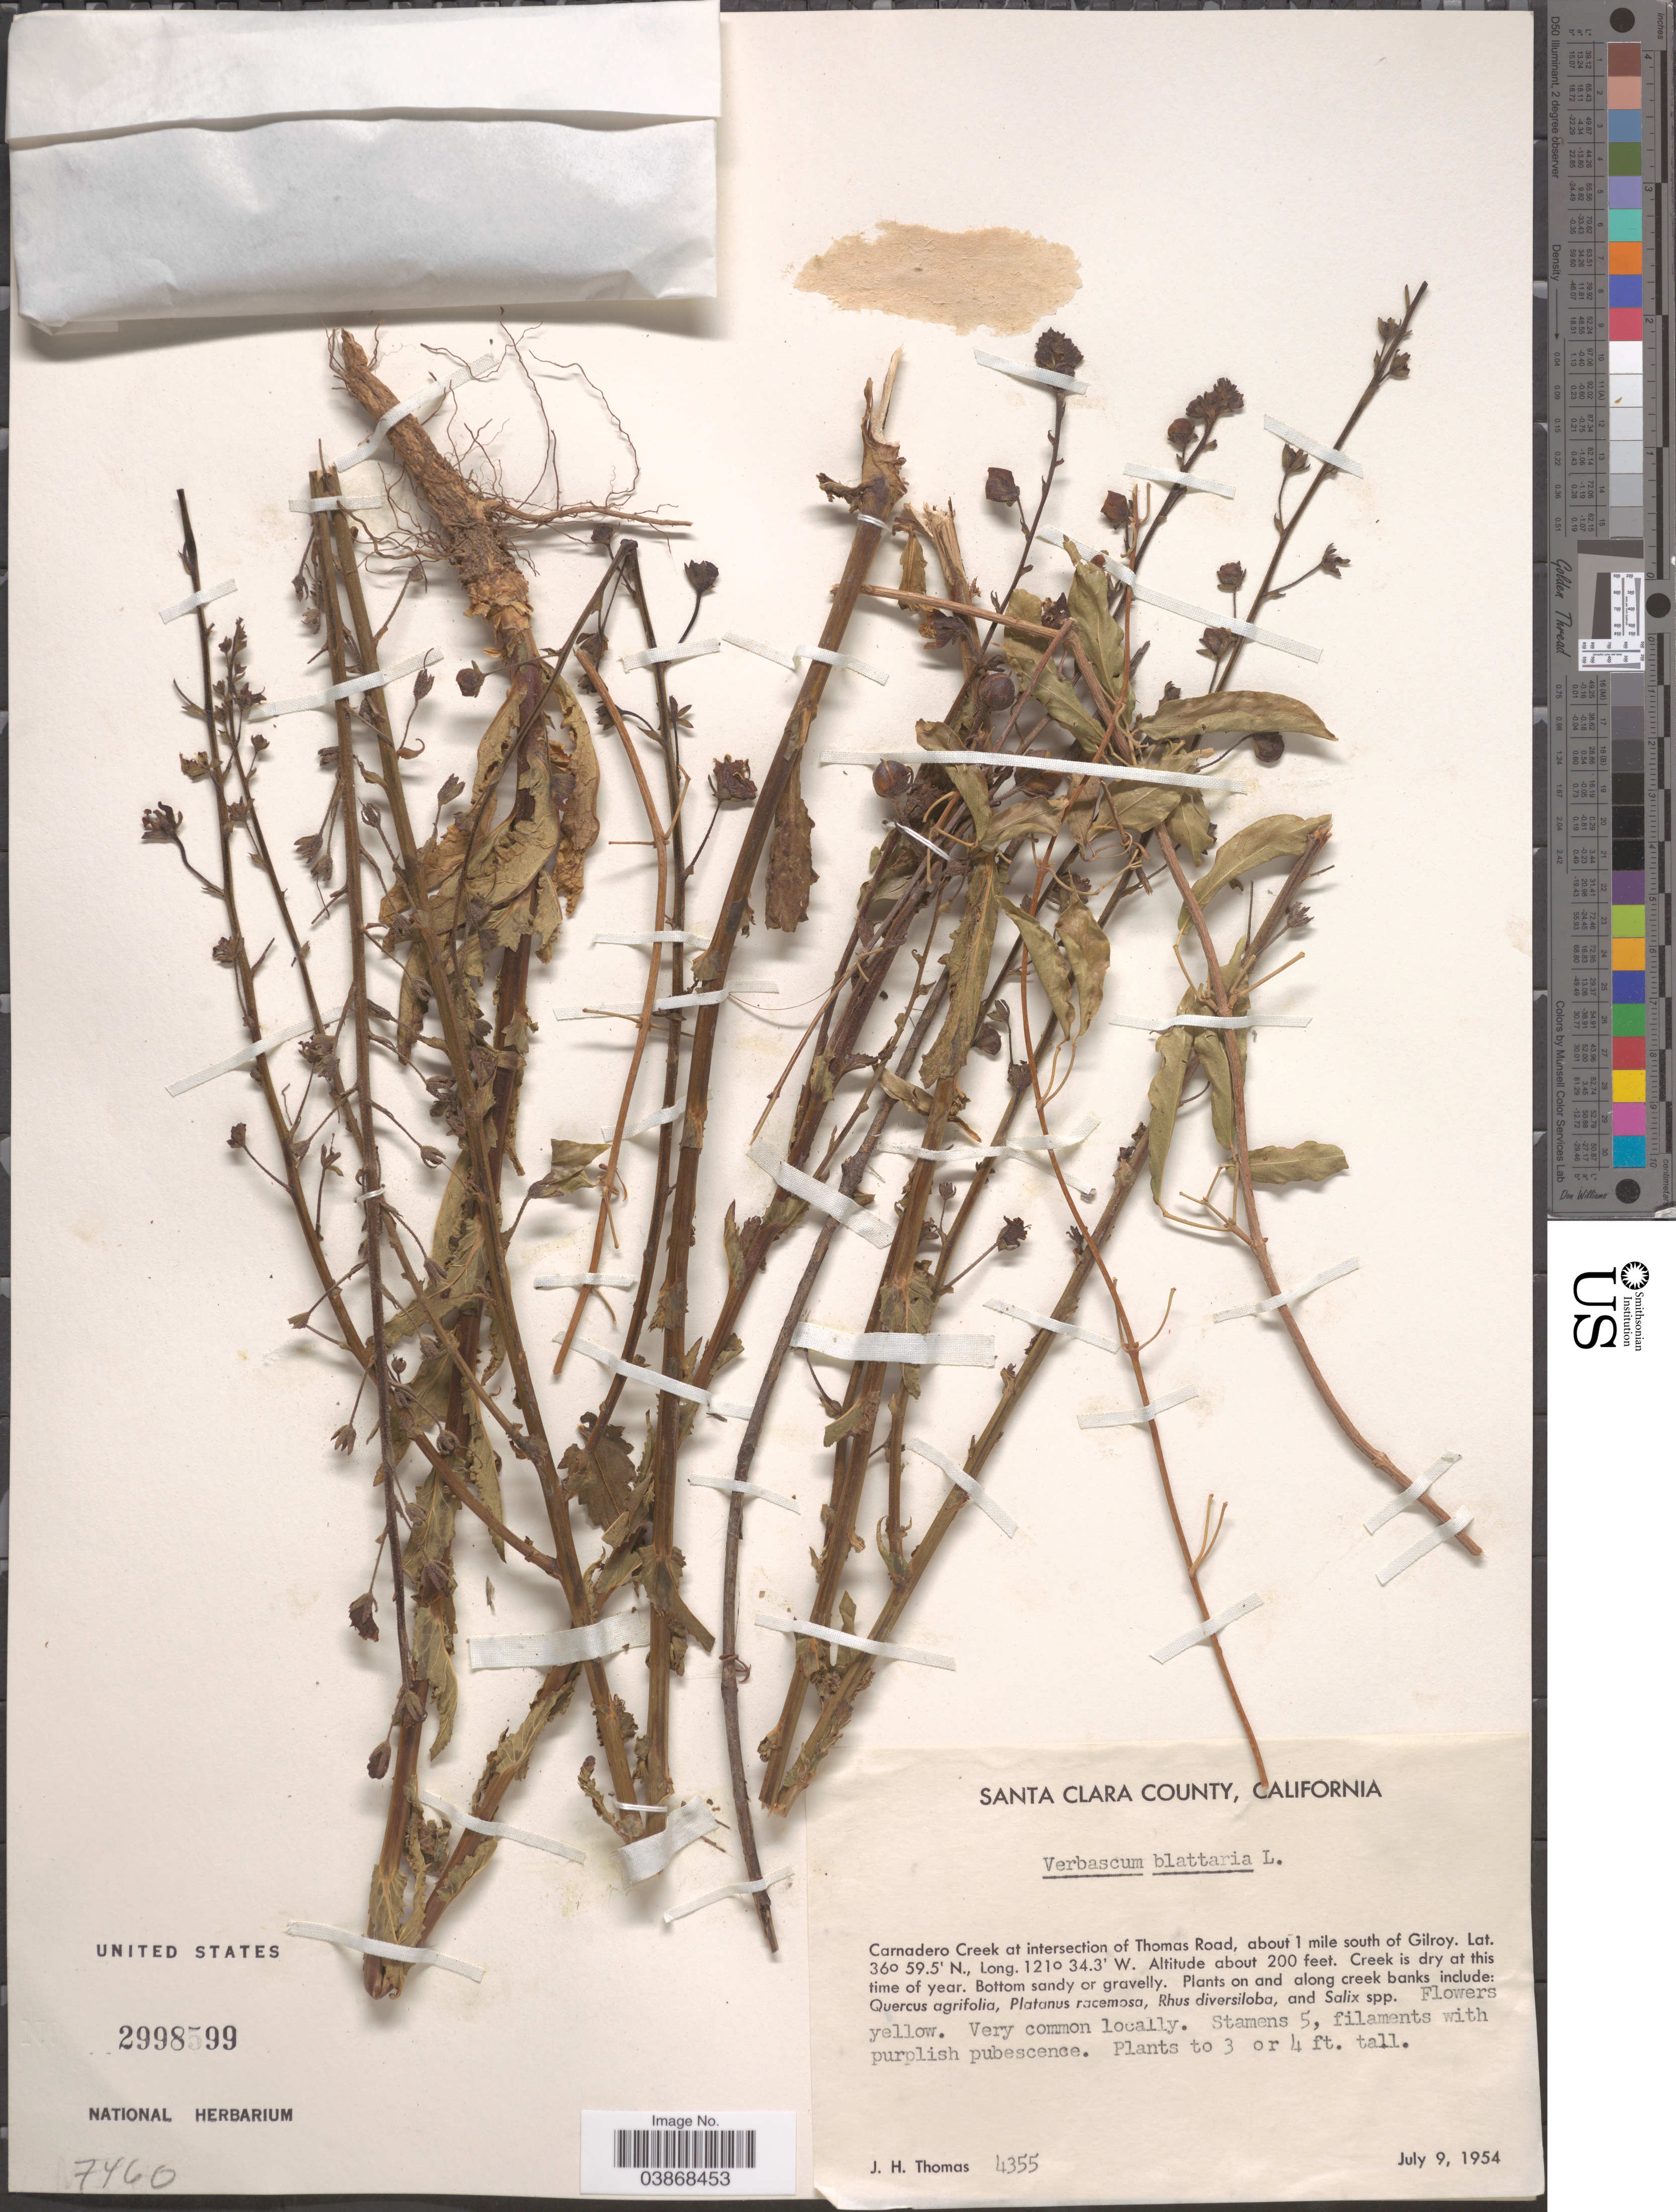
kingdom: Plantae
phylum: Tracheophyta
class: Magnoliopsida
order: Lamiales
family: Scrophulariaceae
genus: Verbascum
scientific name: Verbascum blattaria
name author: L.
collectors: J. H. Thomas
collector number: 4355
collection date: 1954-07-09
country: United States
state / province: California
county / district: Santa Clara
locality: Santa Clara County. Carnadero Creek at intersection of Thomas Road, about 1 mile south of Gilroy.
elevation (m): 61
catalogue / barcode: US 2998599